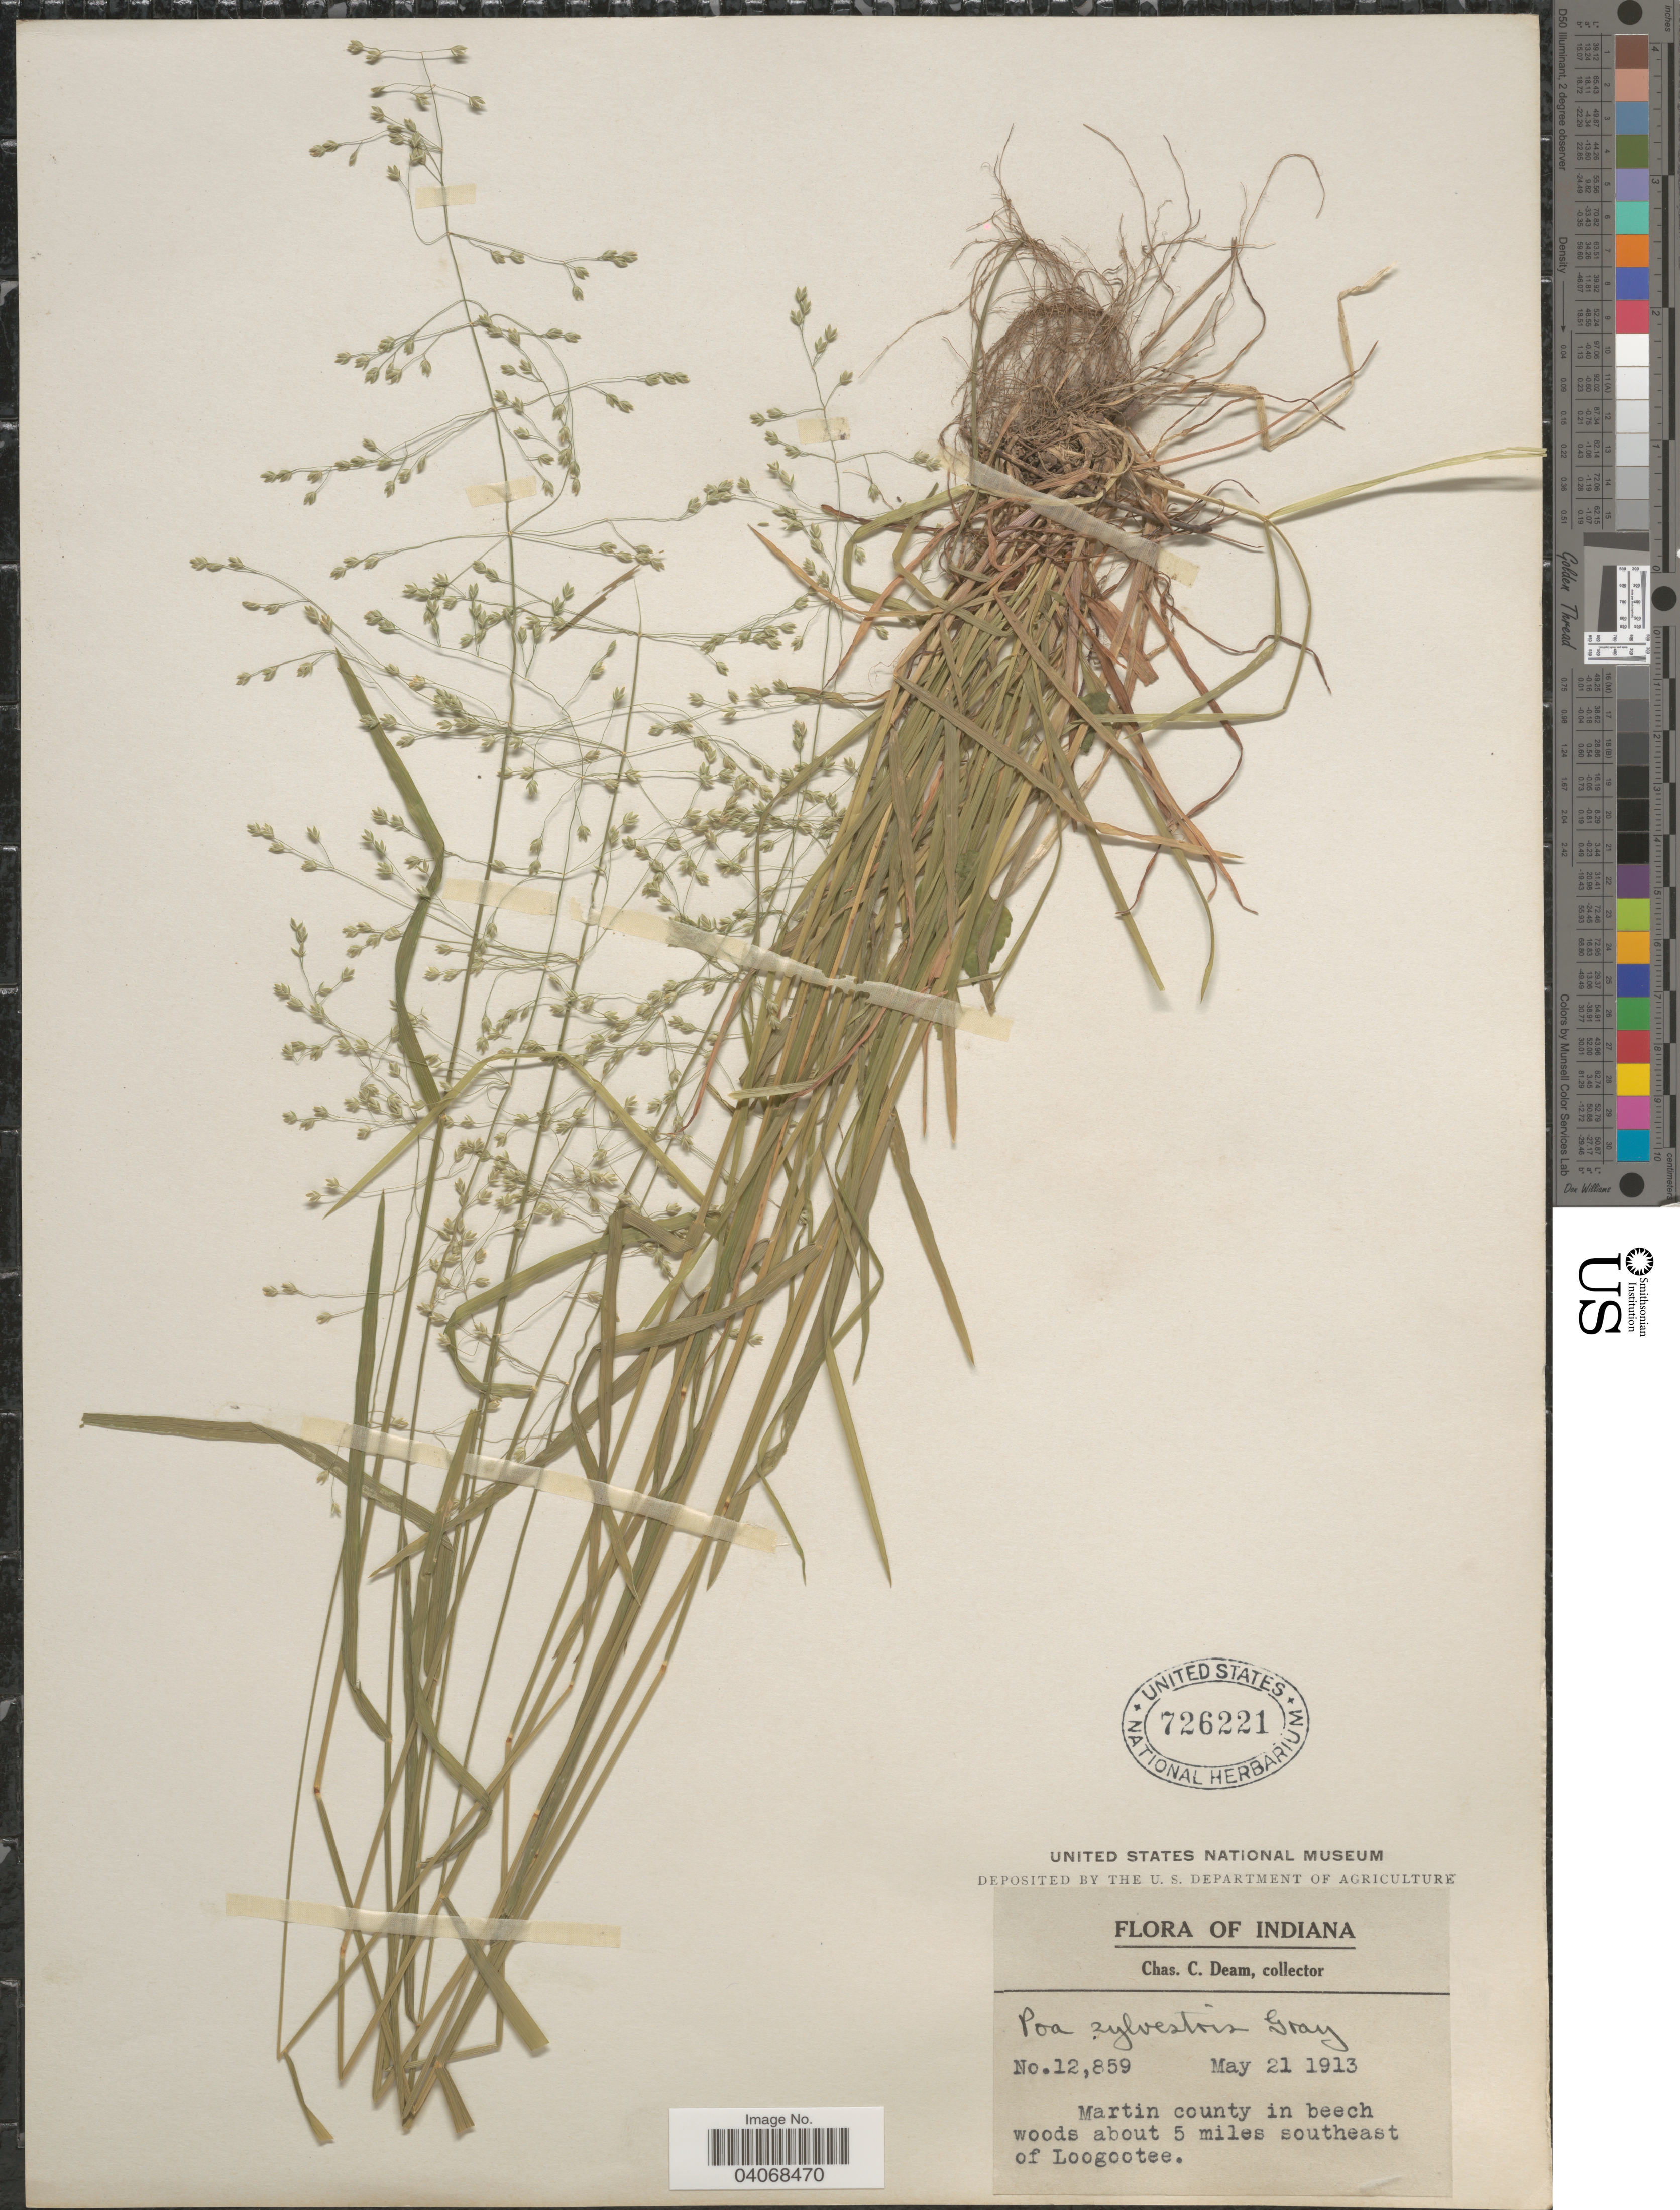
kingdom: Plantae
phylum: Tracheophyta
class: Liliopsida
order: Poales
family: Poaceae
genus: Poa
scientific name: Poa sylvestris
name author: A. Gray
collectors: C. C. Deam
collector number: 12859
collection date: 1913-05-21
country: United States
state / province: Indiana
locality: Martin county in beech woods about 5 miles southeast of Loogootee.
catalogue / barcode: US 726221